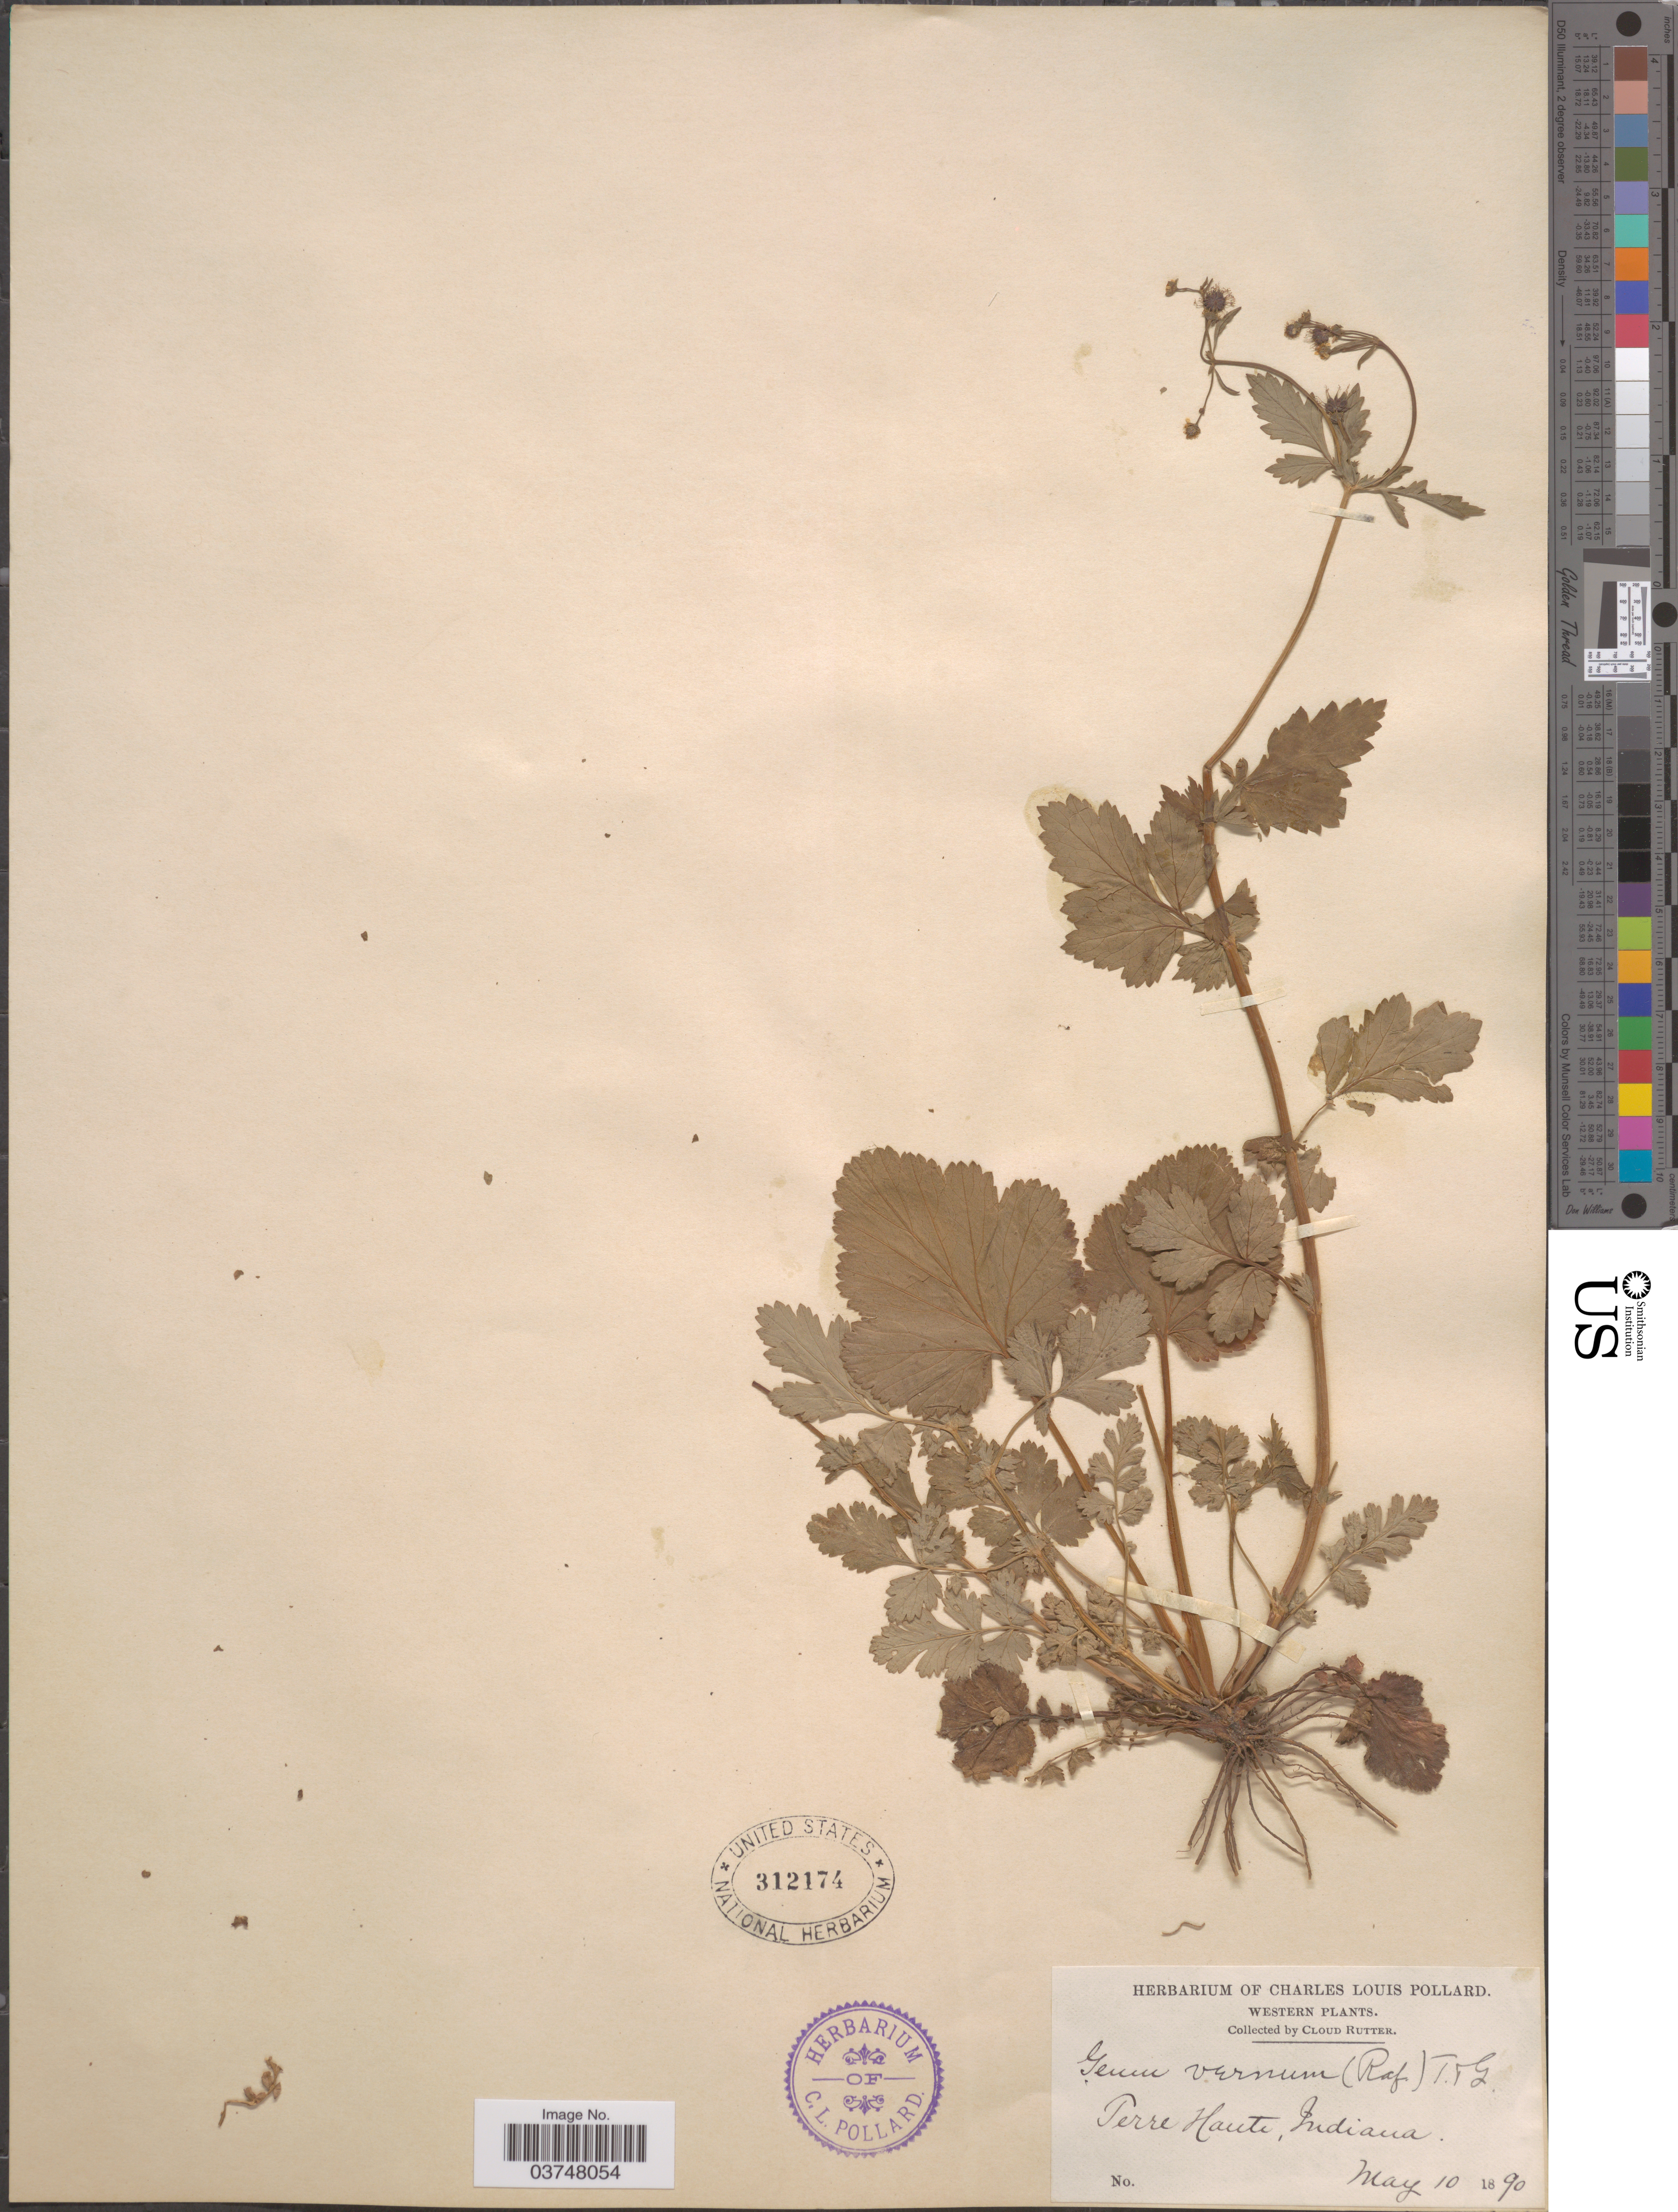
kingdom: Plantae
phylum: Tracheophyta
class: Magnoliopsida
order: Rosales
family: Rosaceae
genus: Geum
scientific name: Geum vernum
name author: (Raf.) Torr. & A. Gray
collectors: C. Rutter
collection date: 1890-05-10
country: United States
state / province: Indiana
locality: Western. Terre Haute.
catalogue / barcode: US 312174